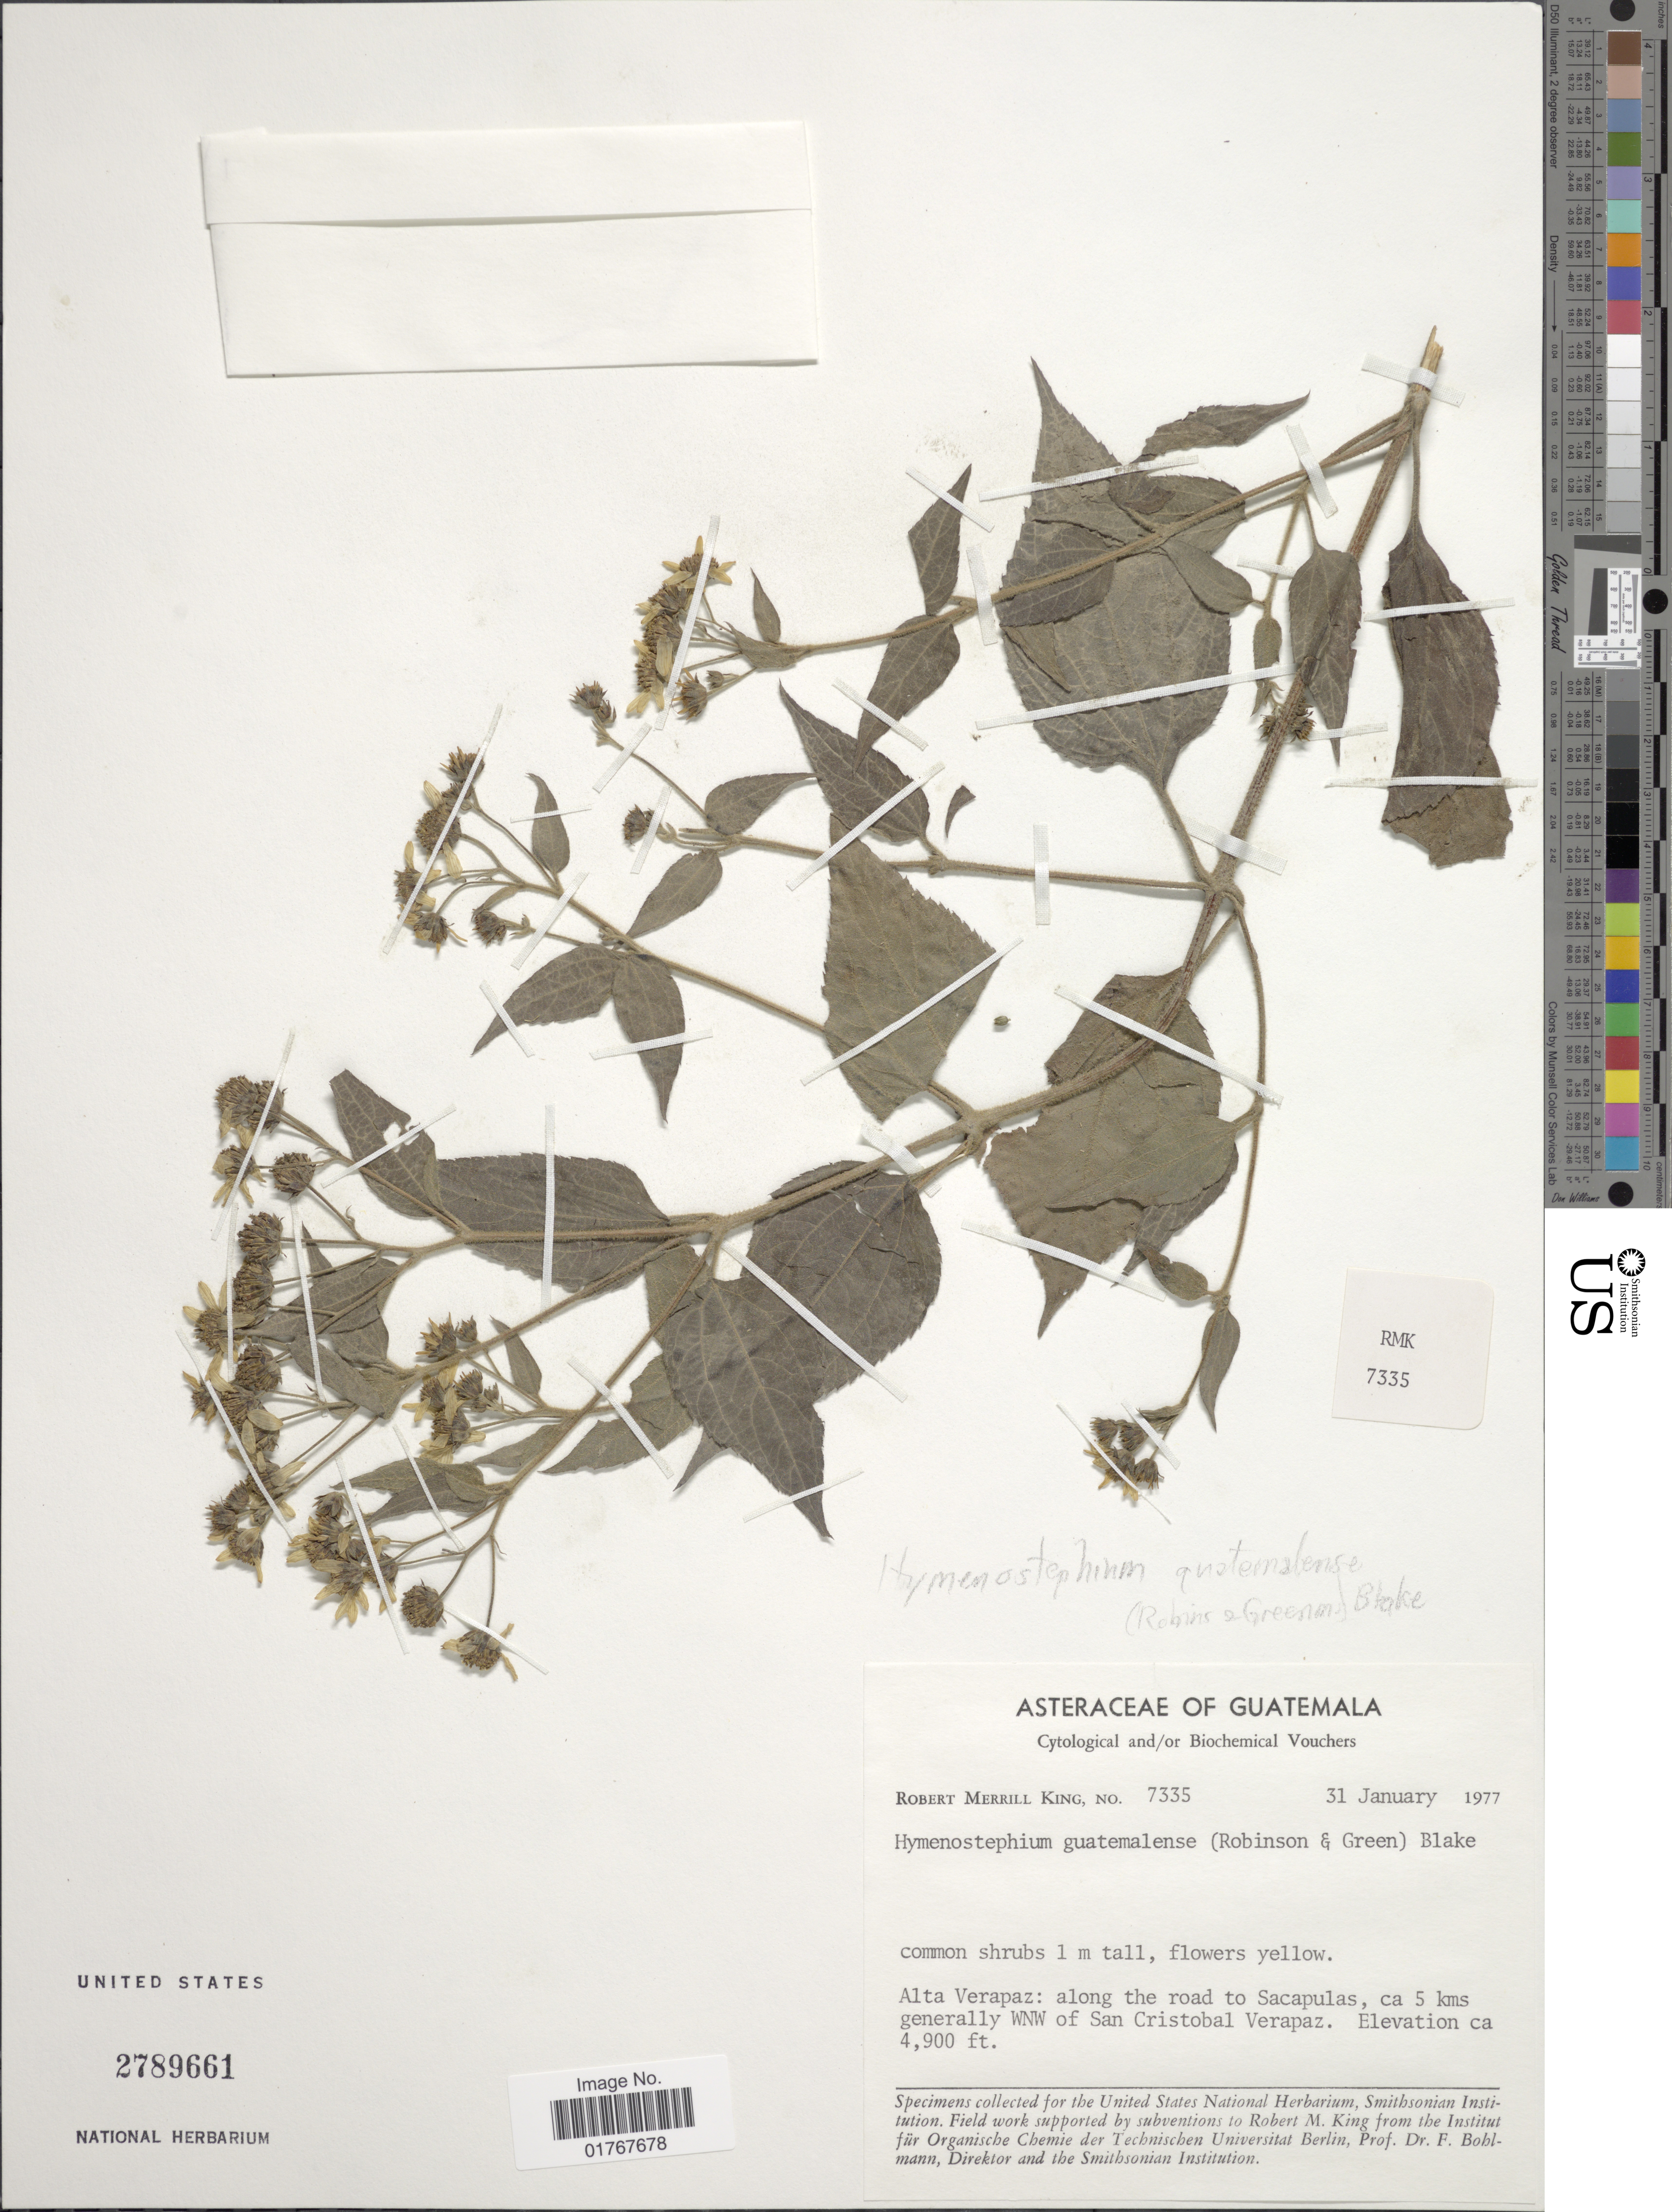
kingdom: Plantae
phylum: Tracheophyta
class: Magnoliopsida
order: Asterales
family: Asteraceae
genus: Viguiera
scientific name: Viguiera cordata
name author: (Hook. & Arn.) D'Arcy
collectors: R. M. King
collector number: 7335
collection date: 1977-01-31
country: Guatemala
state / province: Alta Verapaz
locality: Along the road to Sacapulas, ca 5 kms generally WNW of San Cristobal Verapaz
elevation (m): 1494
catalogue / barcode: US 2789661